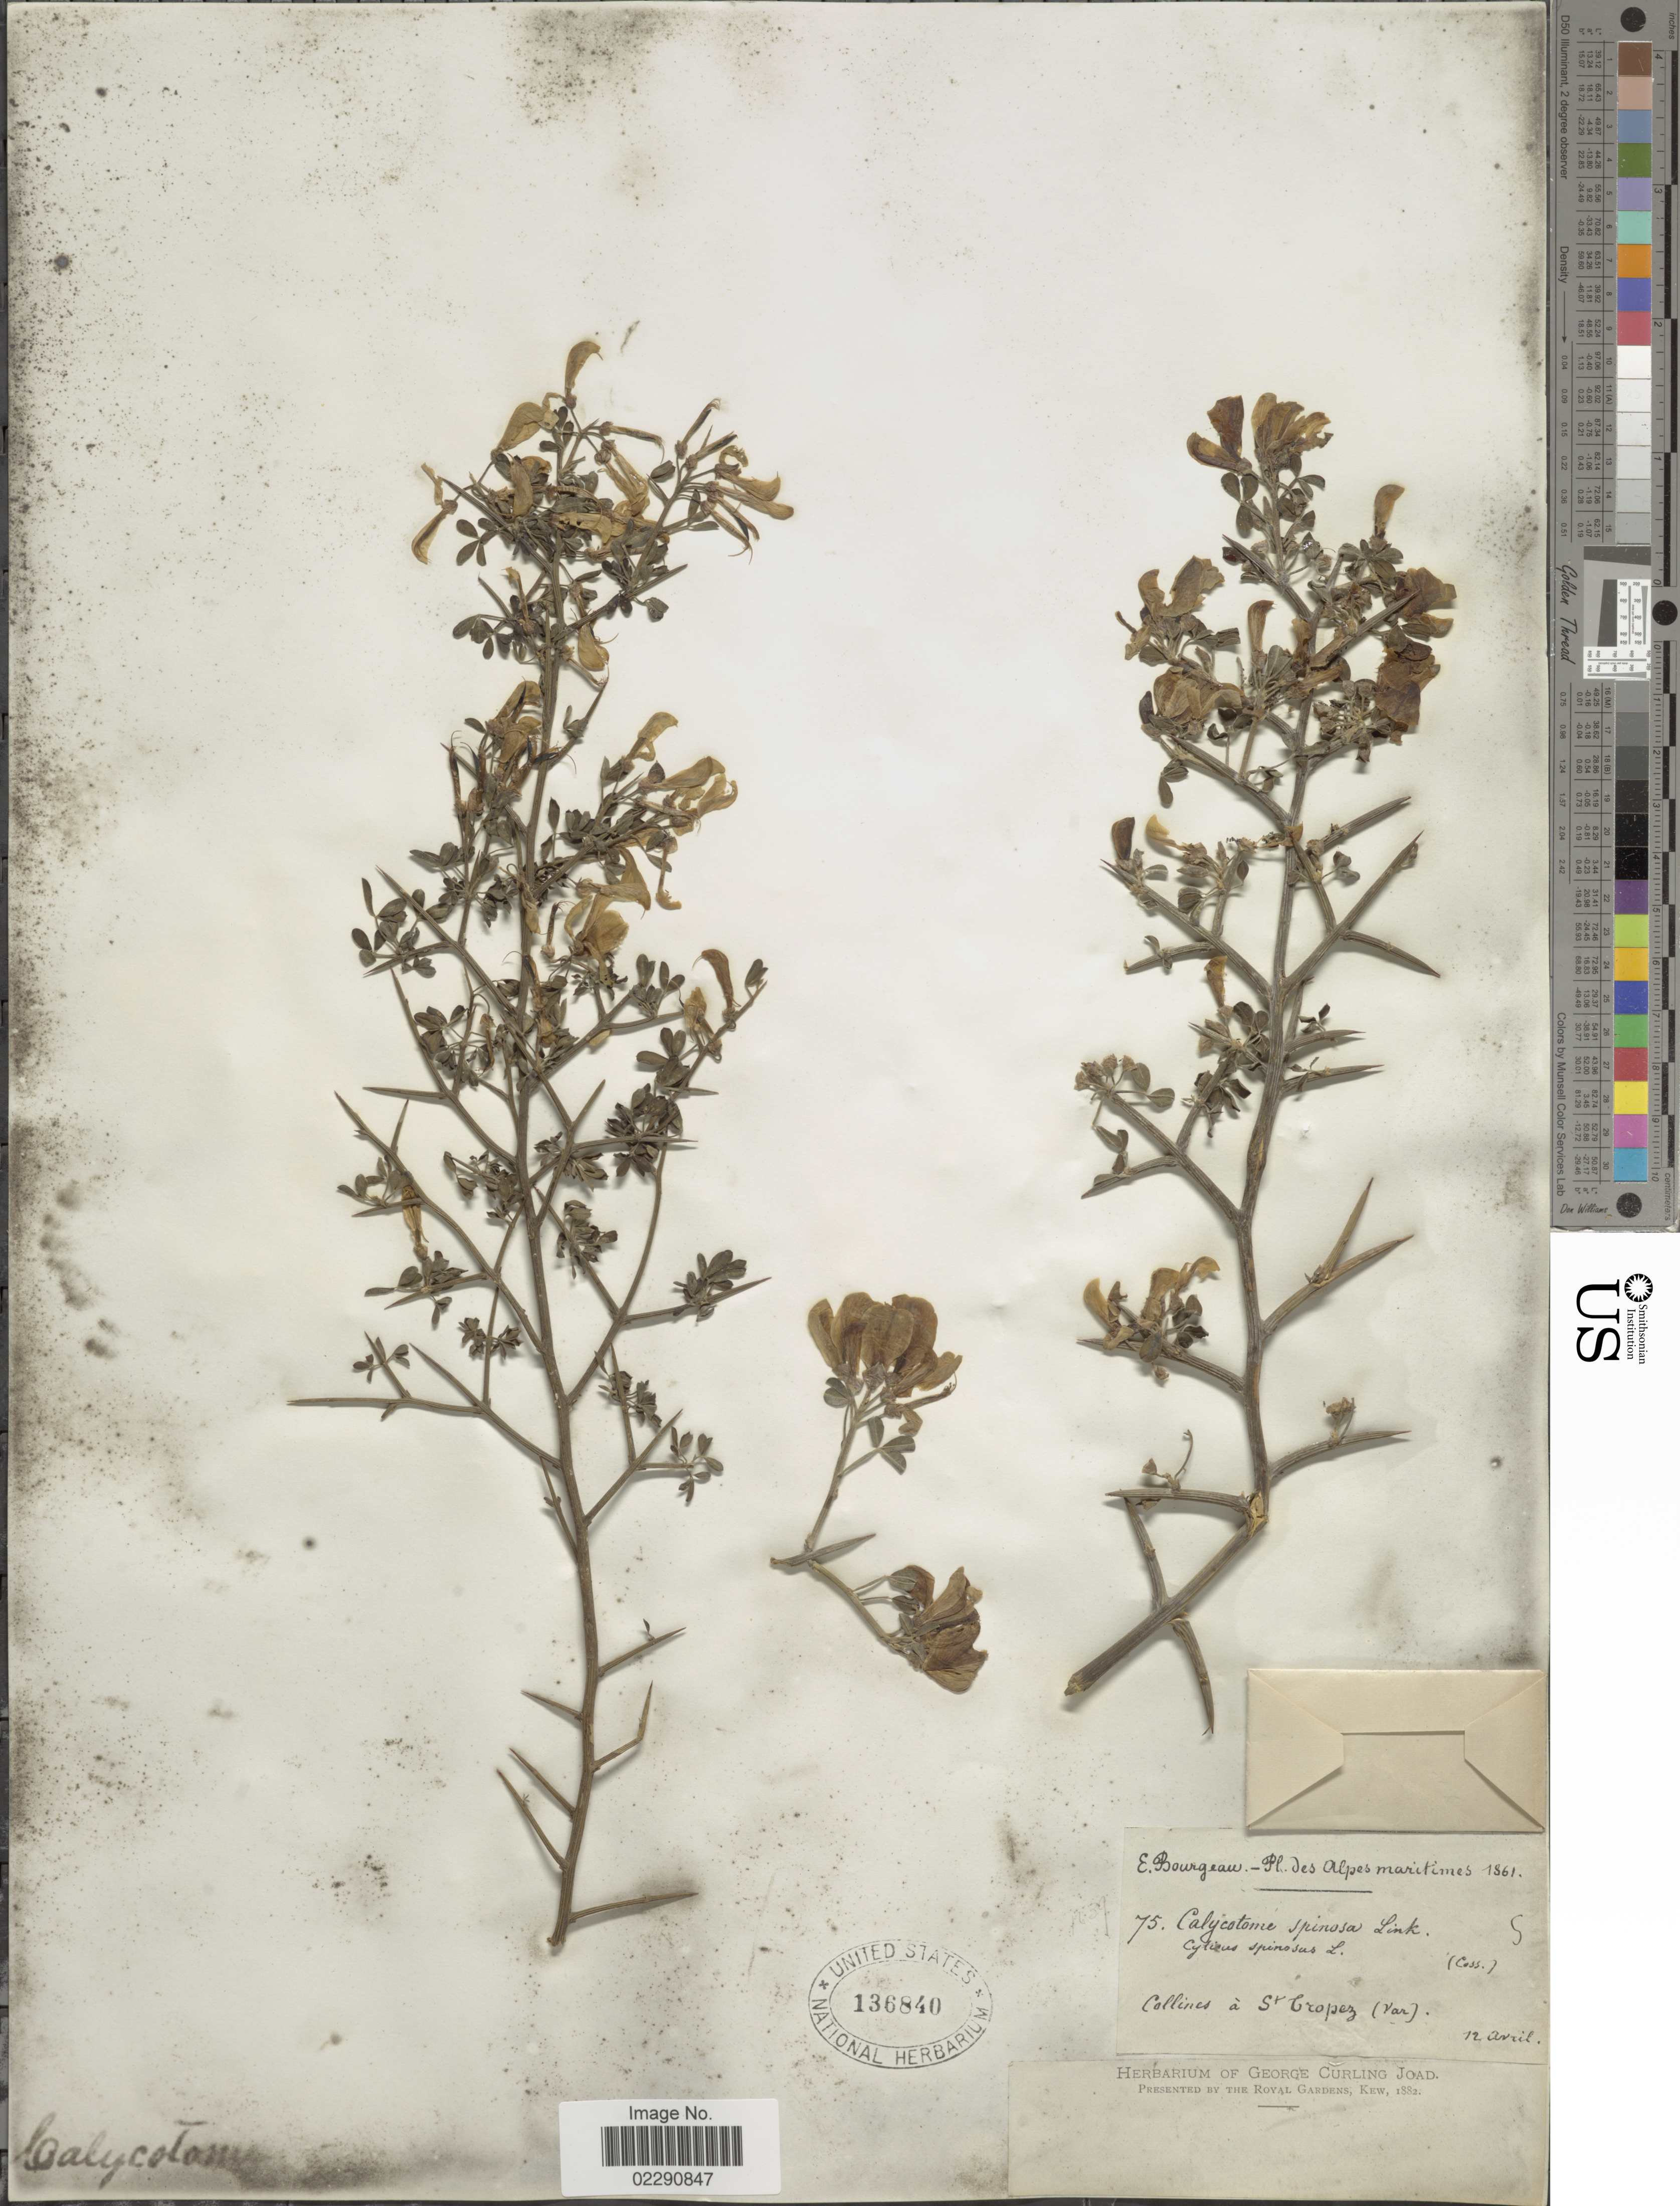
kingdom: Plantae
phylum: Tracheophyta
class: Magnoliopsida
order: Fabales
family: Fabaceae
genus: Calicotome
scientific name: Calicotome spinosa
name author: (L.) Link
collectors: E. Bourgeau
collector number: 75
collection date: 1861-04-12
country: France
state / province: Provence-Alpes-Côte d'Azur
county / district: Var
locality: Alpes Maritimes, Collines a St. Tropez (var).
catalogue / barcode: US 136840